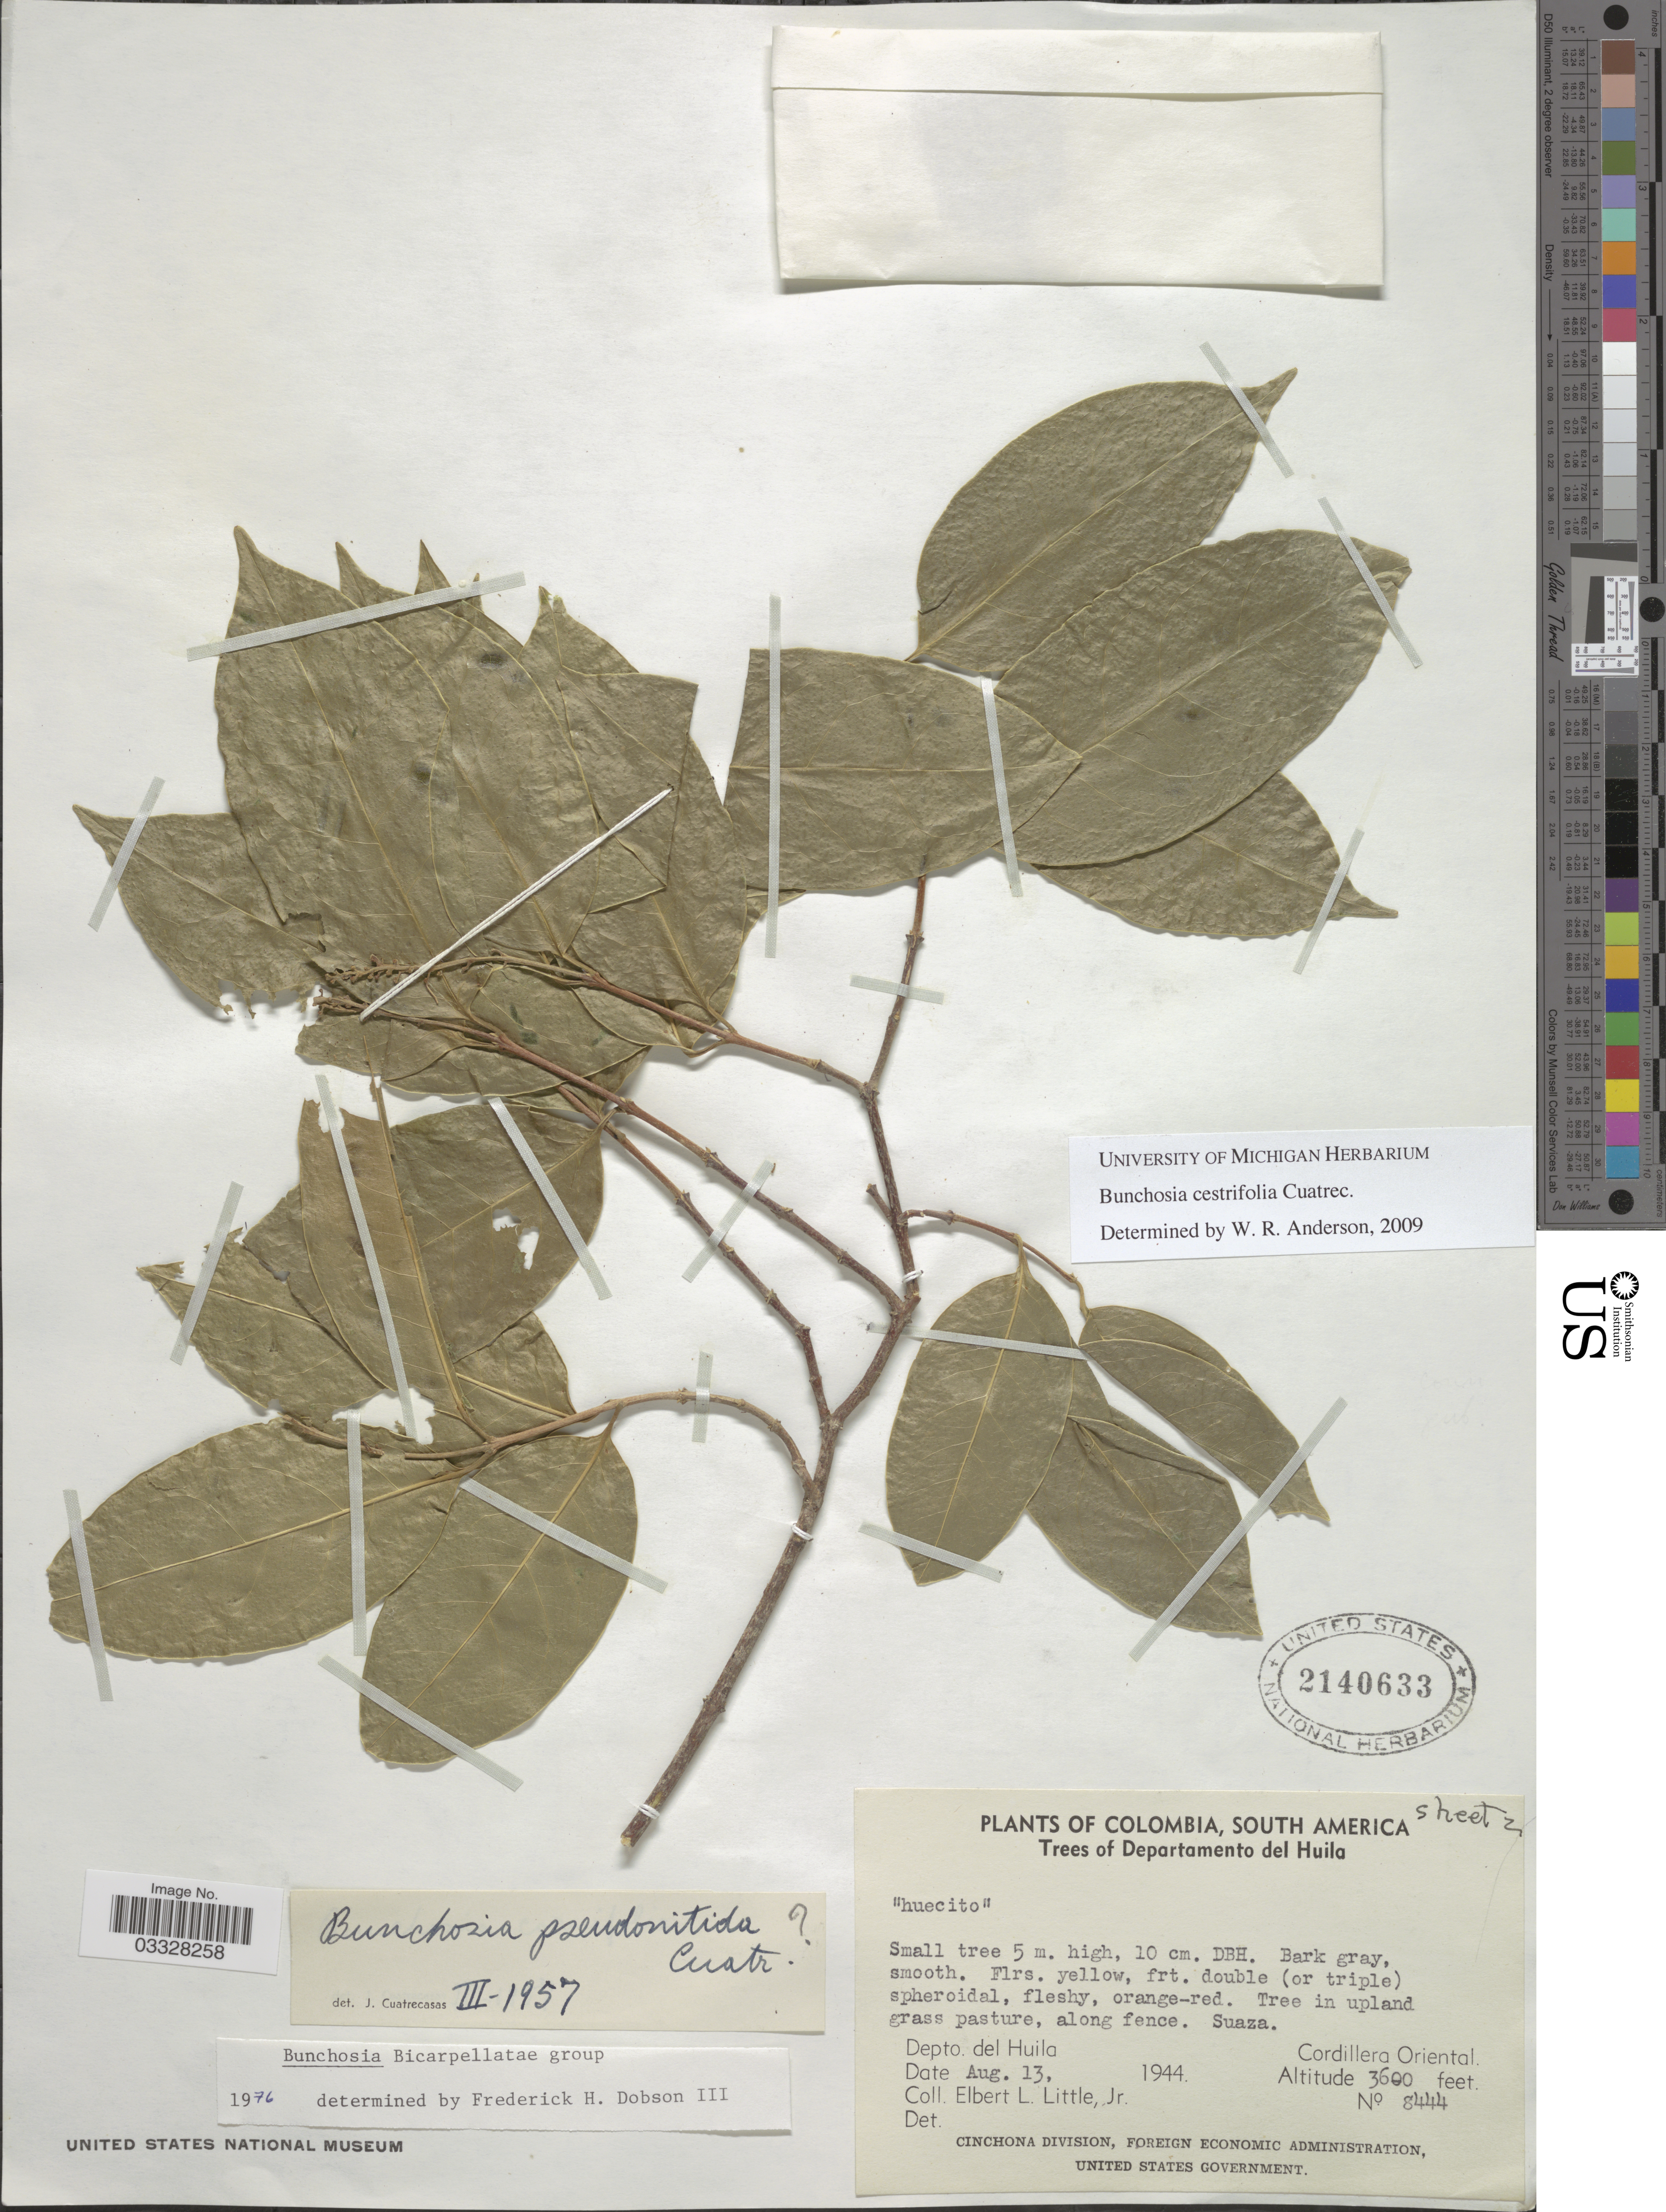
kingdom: Plantae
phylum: Tracheophyta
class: Magnoliopsida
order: Malpighiales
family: Malpighiaceae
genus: Bunchosia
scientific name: Bunchosia cestrifolia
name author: Cuatrec.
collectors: E. L. Little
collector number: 8444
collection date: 1944-08-13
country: Colombia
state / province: Huila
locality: Suaza. Depto. del Huila. Cordillera Oriental.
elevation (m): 1097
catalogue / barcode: US 2140633